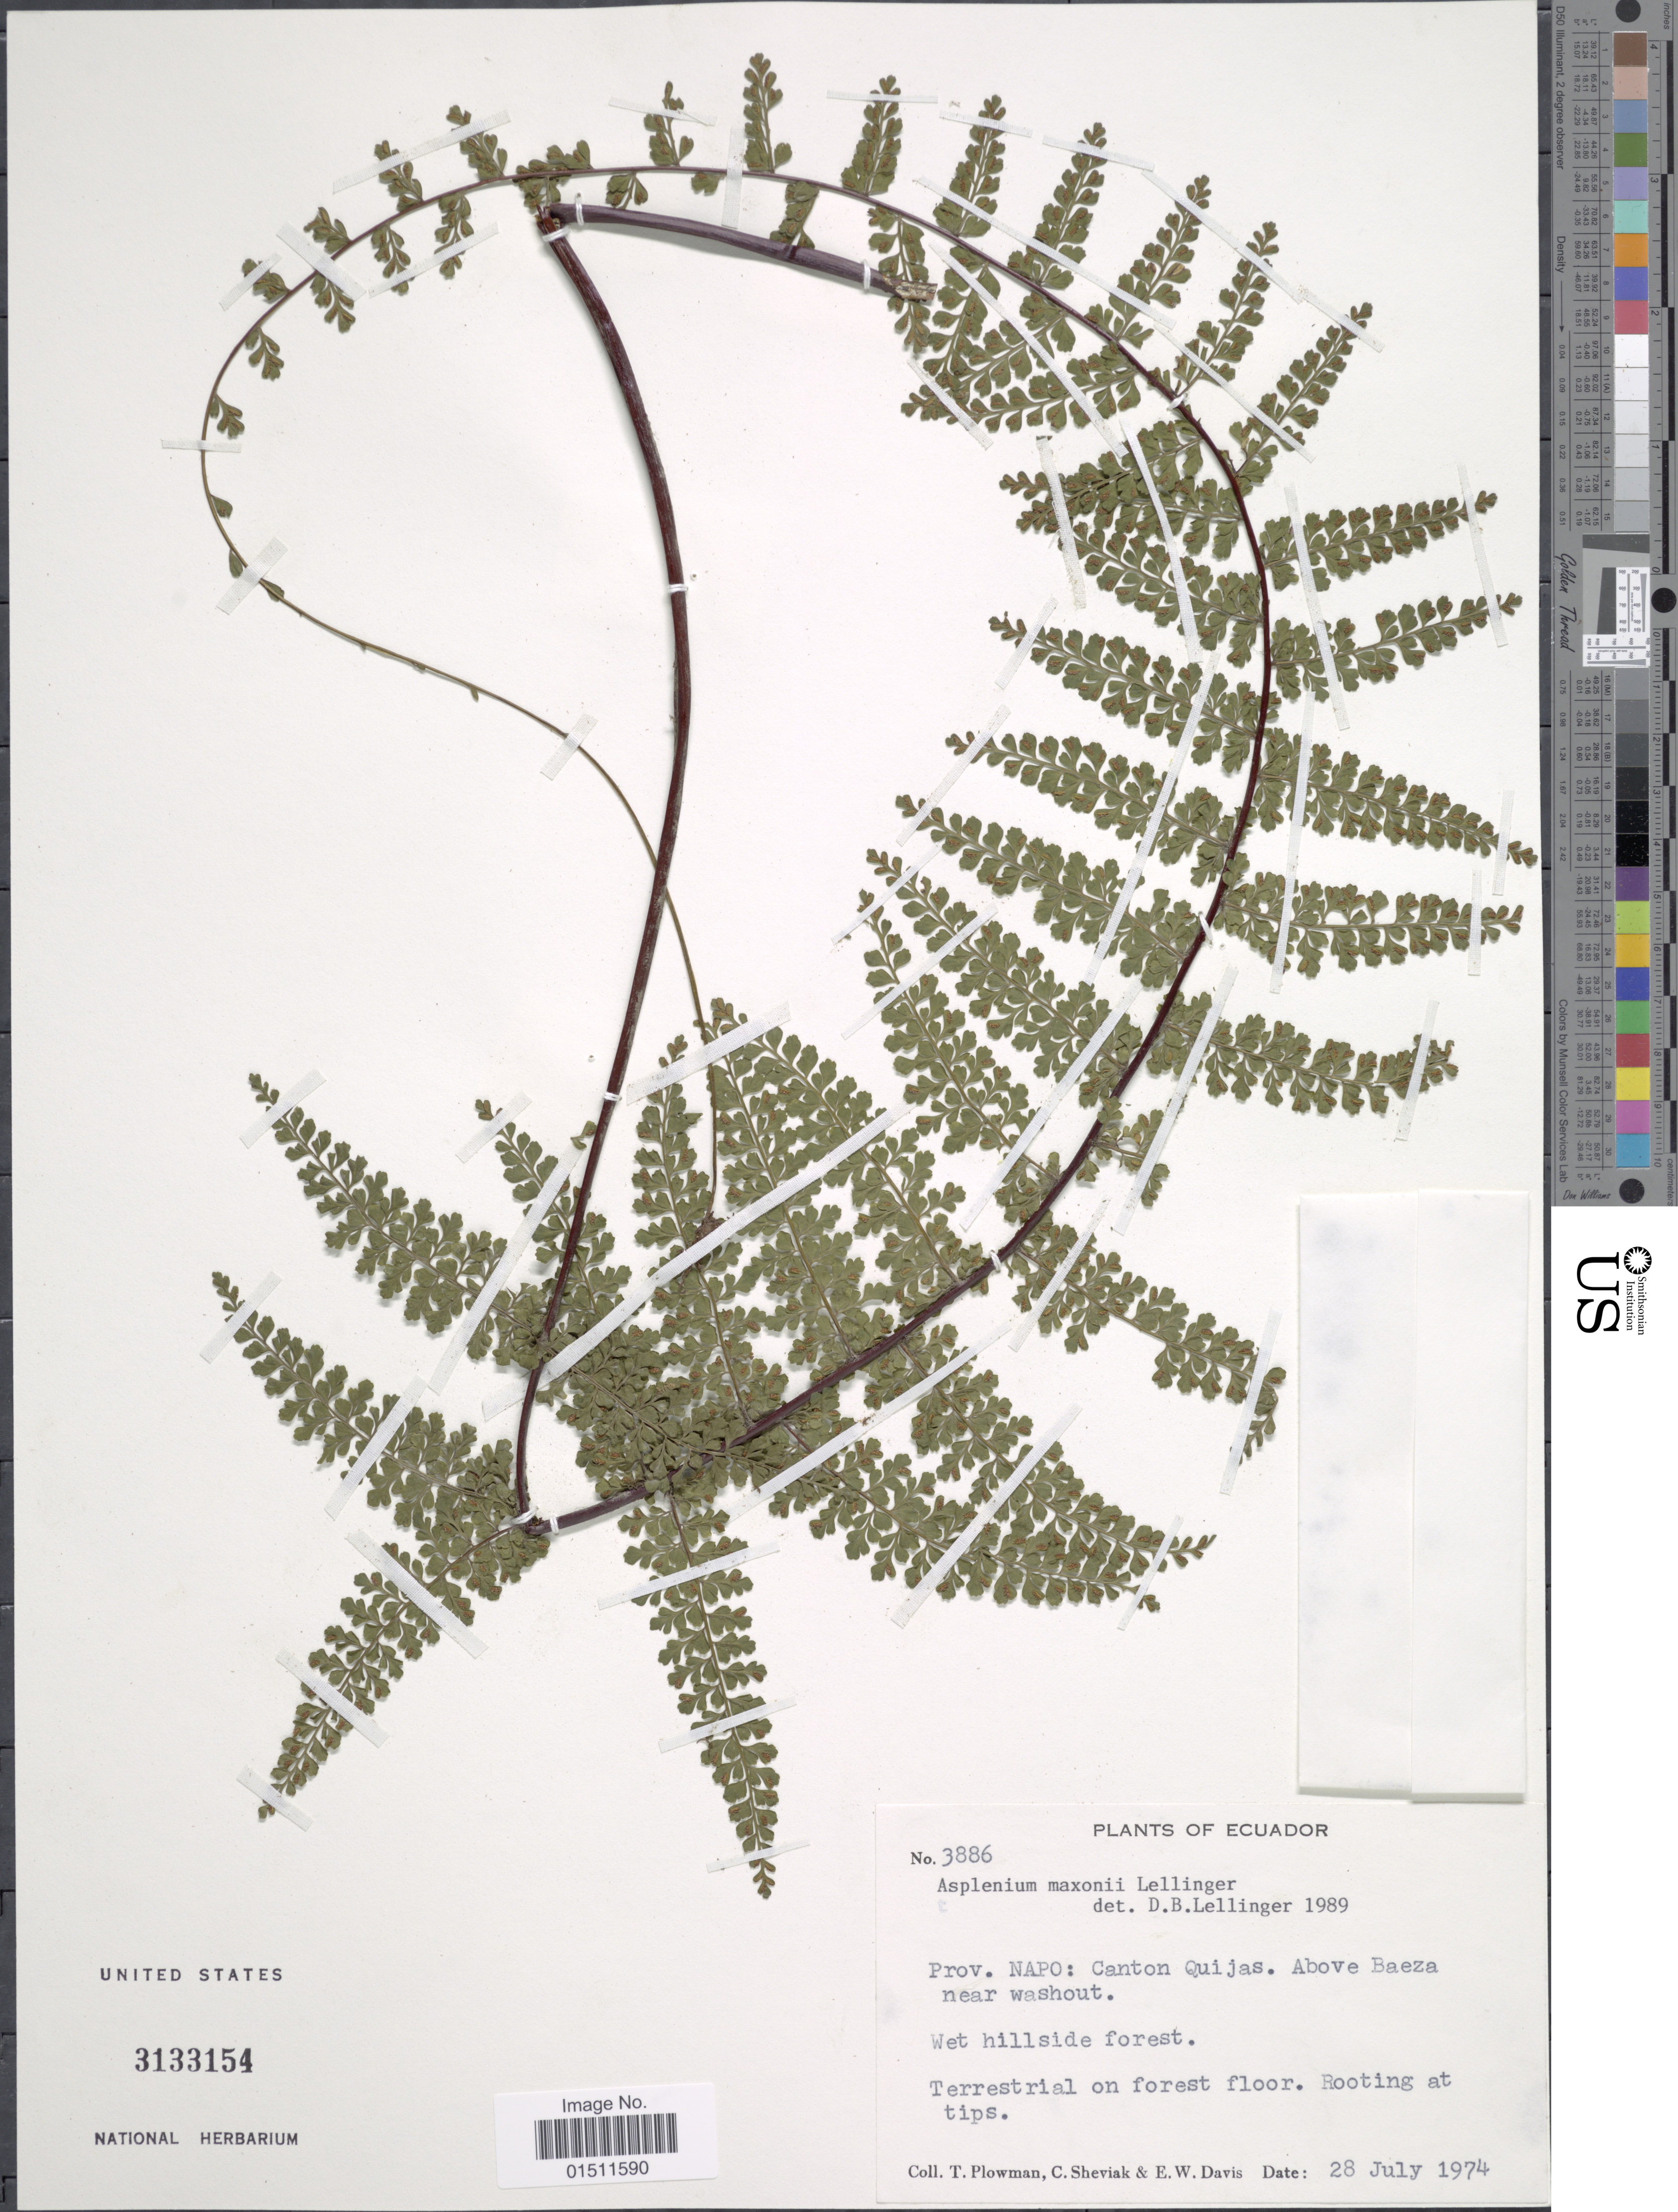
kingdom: Plantae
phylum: Tracheophyta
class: Polypodiopsida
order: Polypodiales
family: Aspleniaceae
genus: Asplenium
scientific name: Asplenium maxonii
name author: Lellinger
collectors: T. Plowman, C. J. Sheviak & E. W. Davis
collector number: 3886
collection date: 1974-07-28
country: Ecuador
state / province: Napo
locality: Prov. Napo: Canton Quijas, above Baeza near Washout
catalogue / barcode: US 3133154